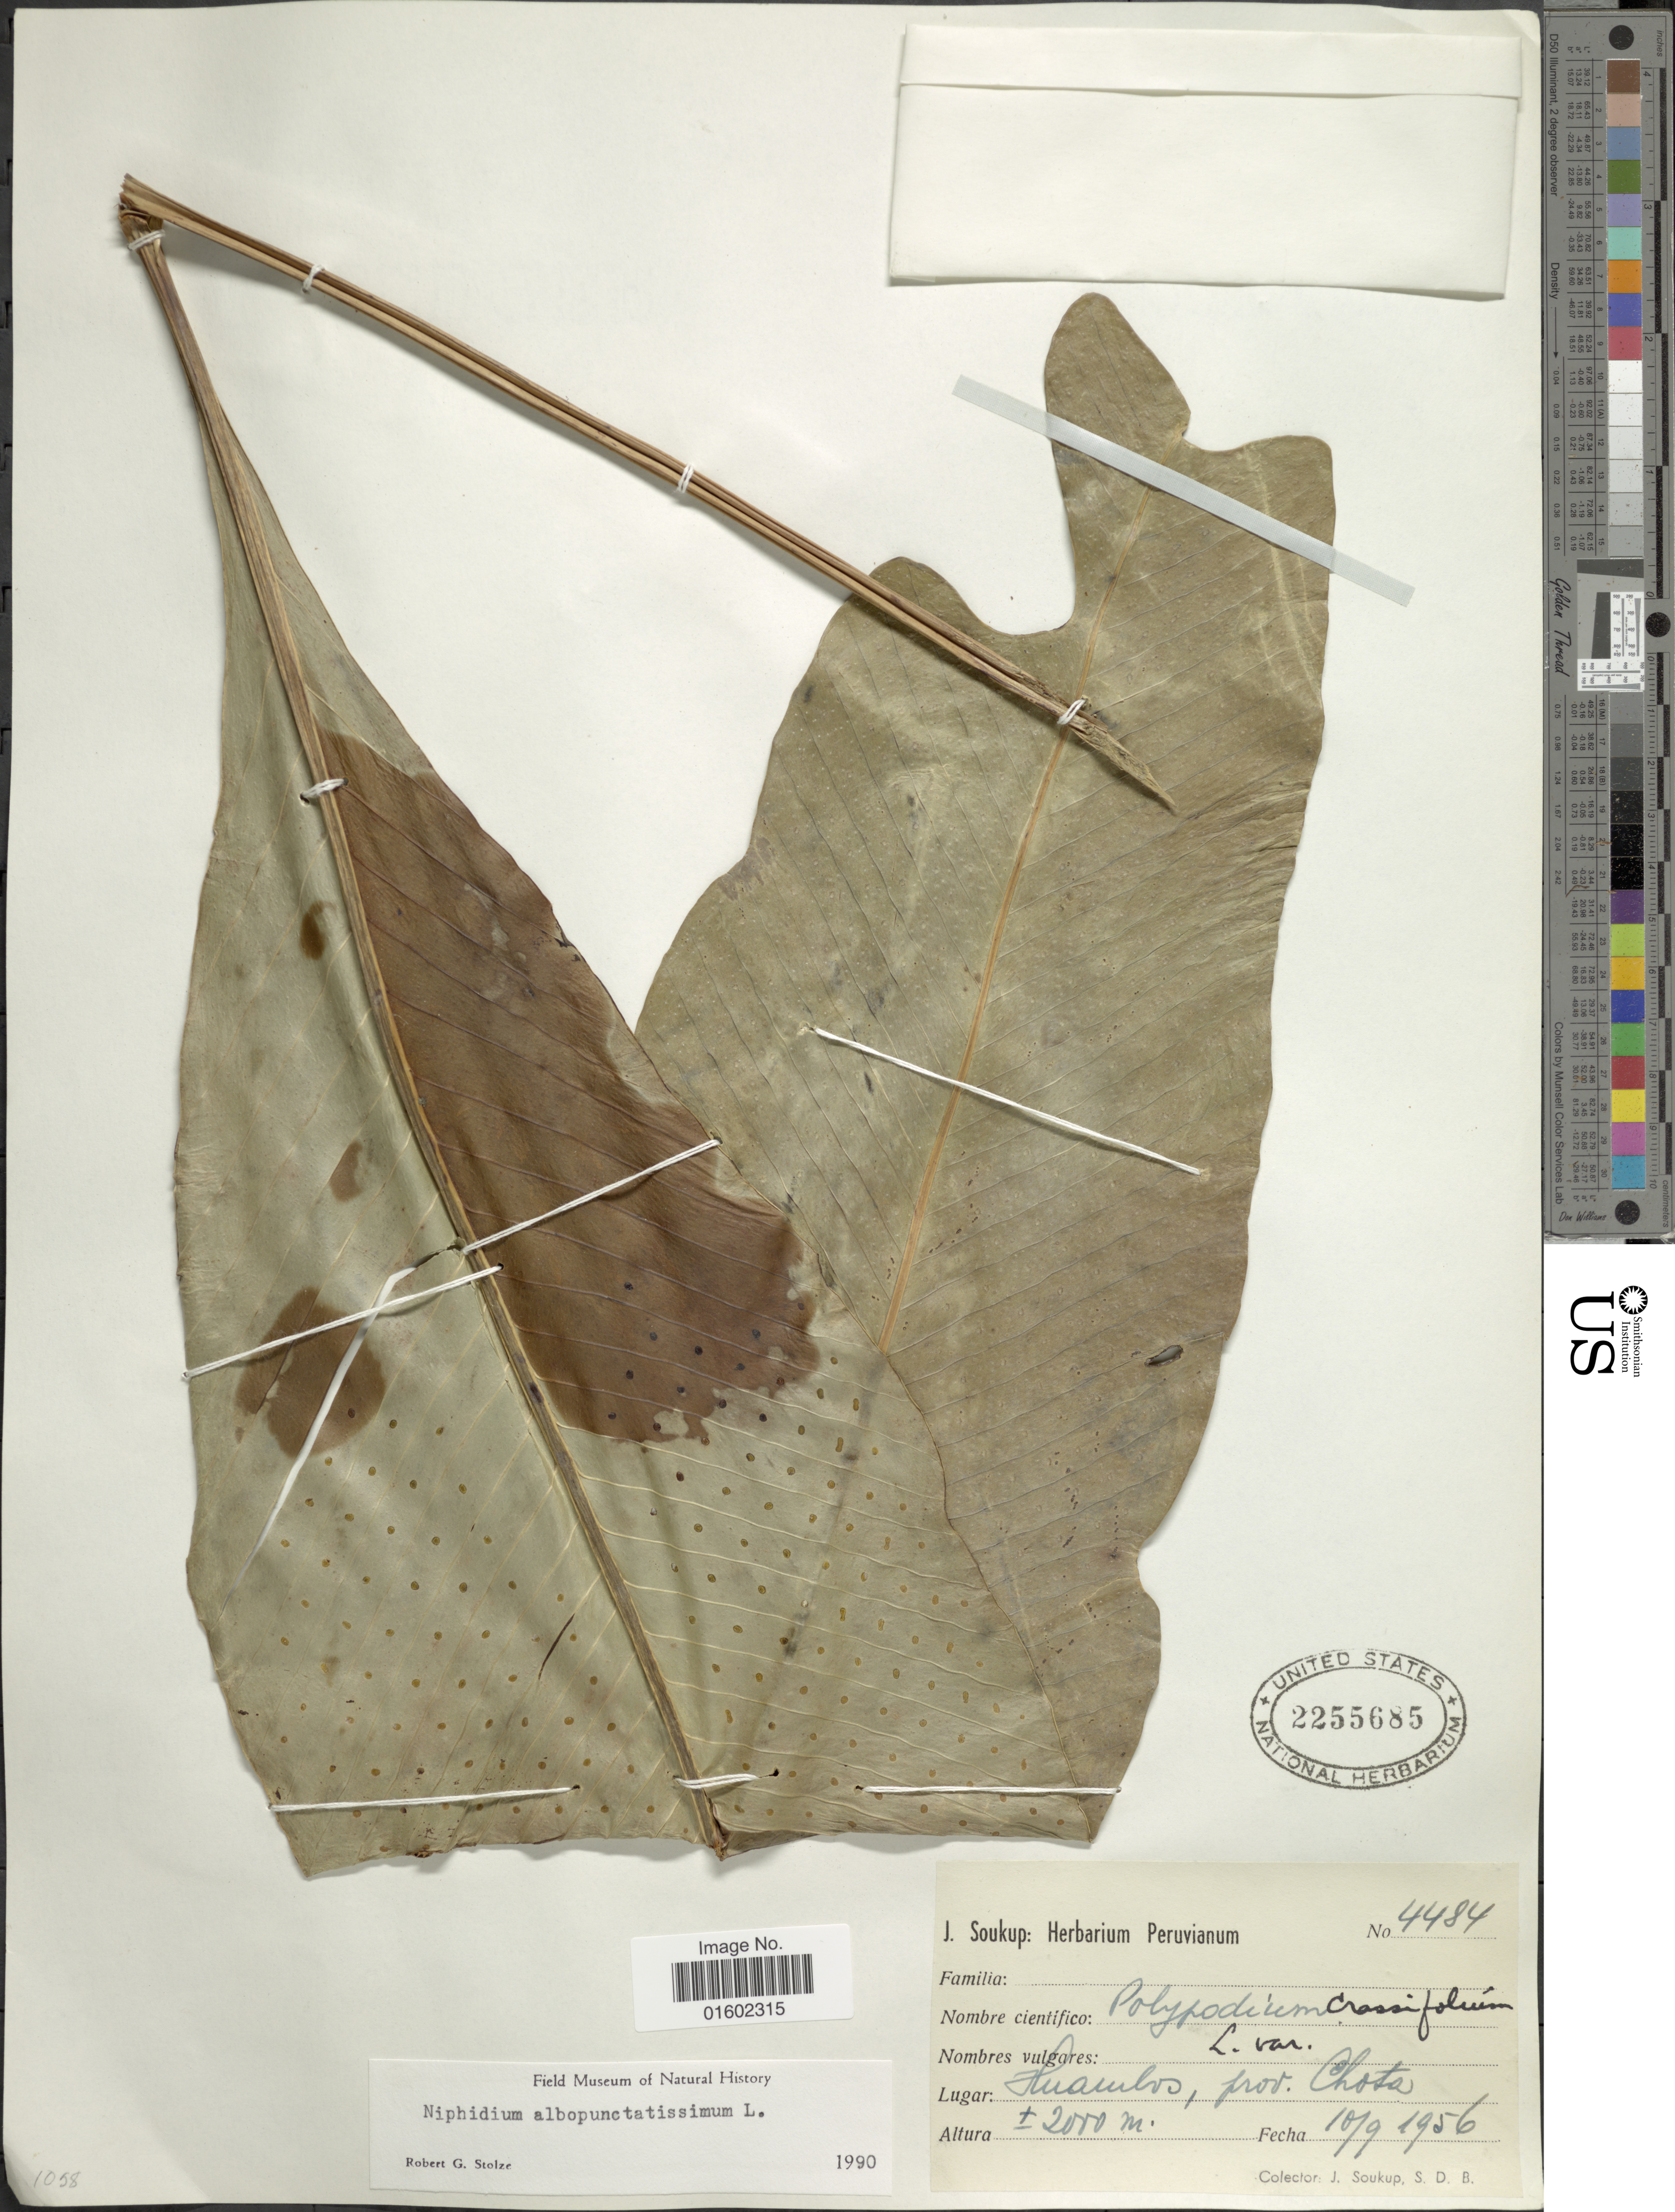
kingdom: Plantae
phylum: Tracheophyta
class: Polypodiopsida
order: Polypodiales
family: Polypodiaceae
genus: Niphidium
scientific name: Niphidium albopunctatissimum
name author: Lellinger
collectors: J. Soukup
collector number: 4484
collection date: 1956-09-10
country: Peru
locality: Huambos, Prov. Chota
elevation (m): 2000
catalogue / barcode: US 2255685